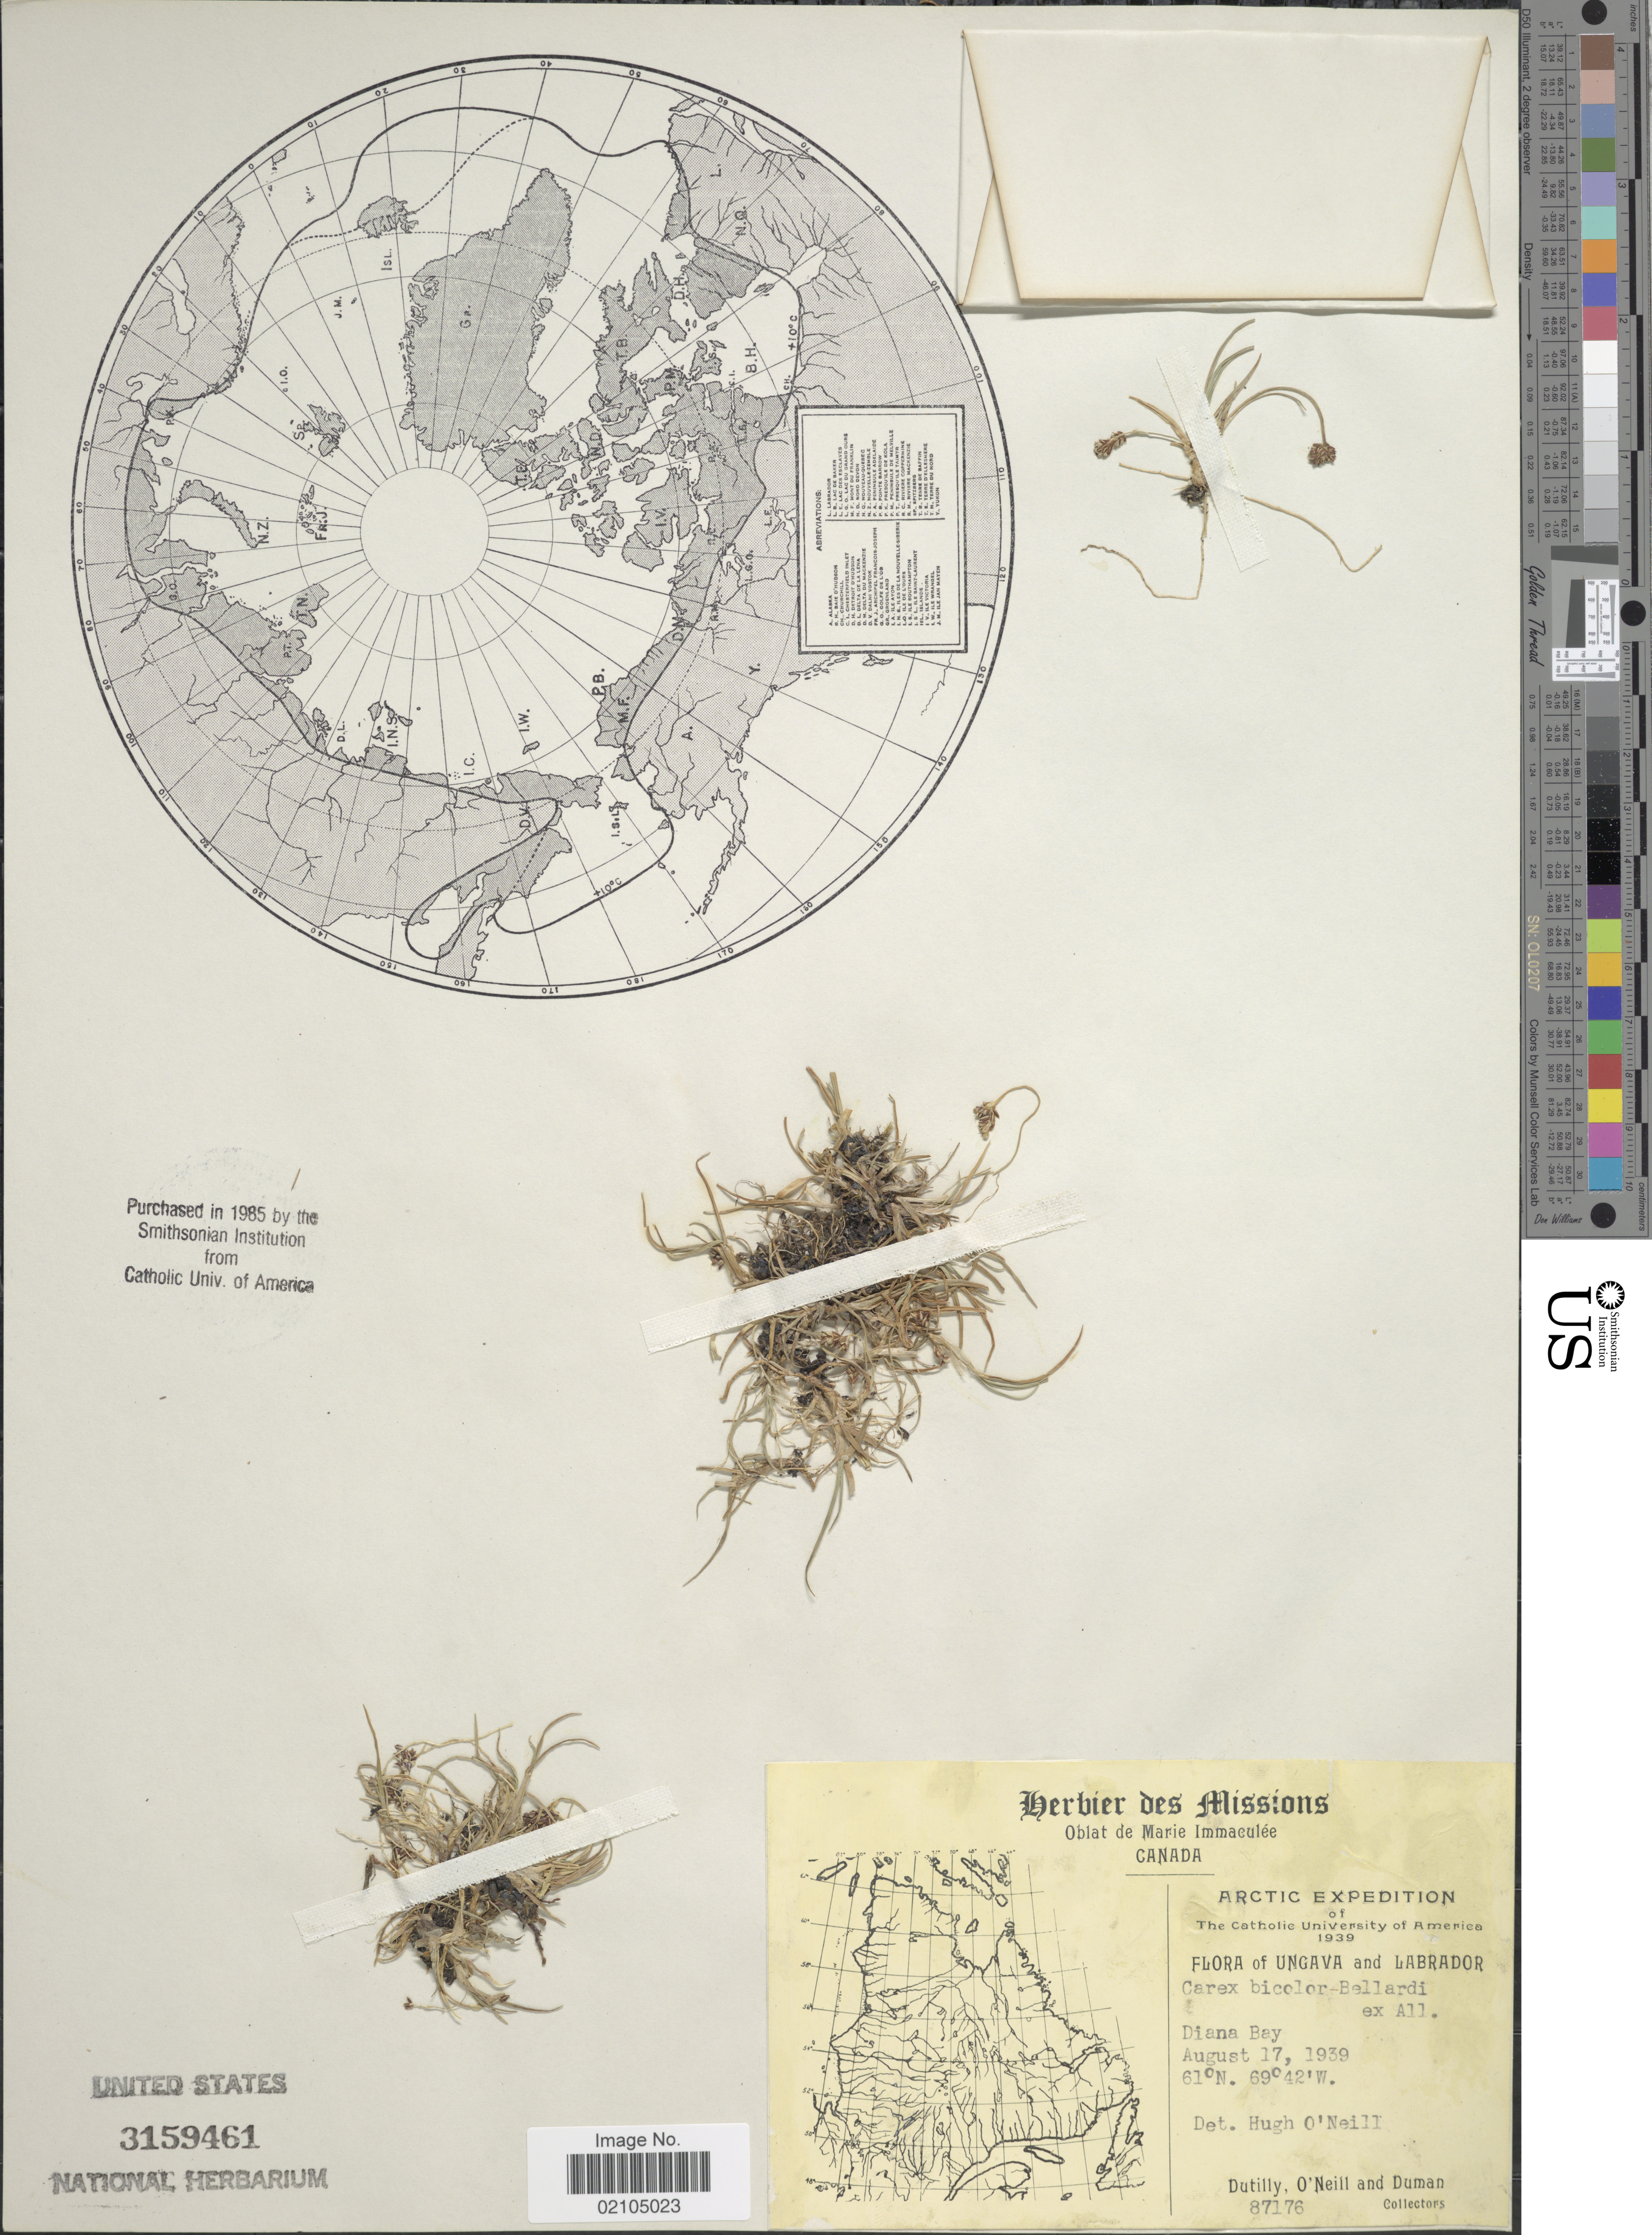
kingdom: Plantae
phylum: Tracheophyta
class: Liliopsida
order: Poales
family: Cyperaceae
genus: Carex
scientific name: Carex bicolor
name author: Bellardi ex All.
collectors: -. Dutilly, O' Neill & -. Duman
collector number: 87176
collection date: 1939-08-17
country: Canada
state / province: Newfoundland and Labrador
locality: Arctic. Ungava and Labrador. Diana Bay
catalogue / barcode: US 3159461